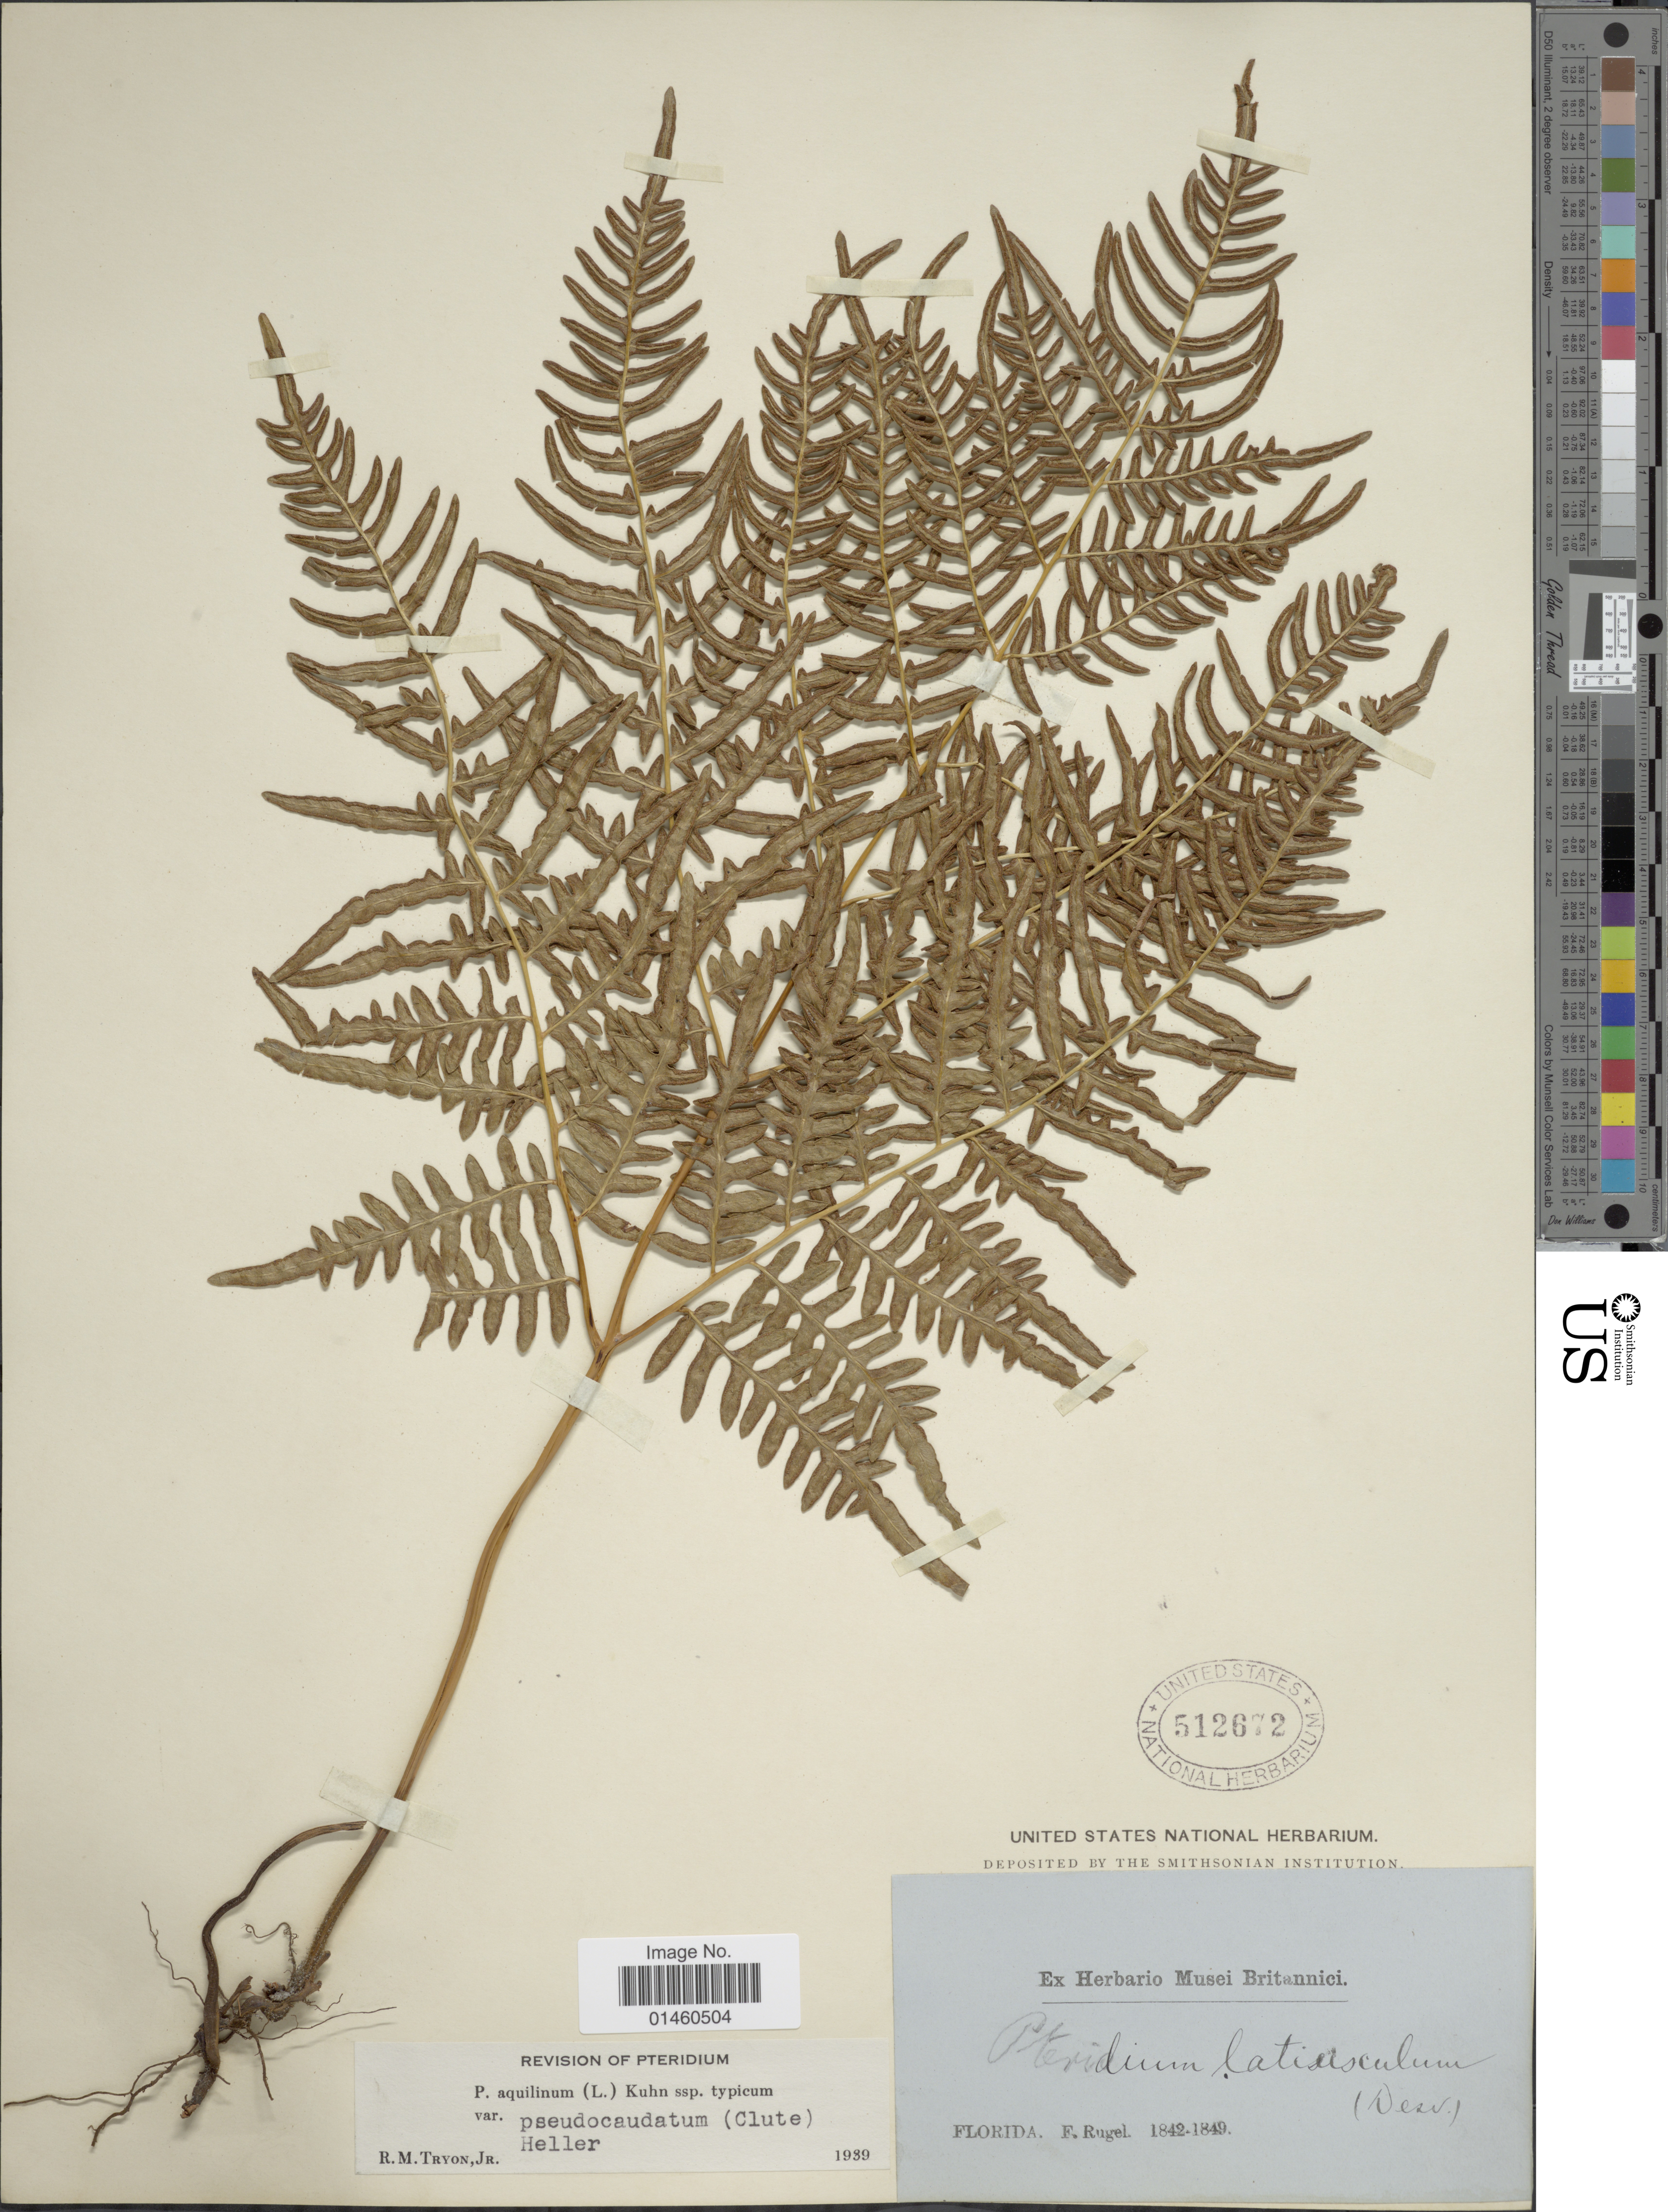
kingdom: Plantae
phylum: Tracheophyta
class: Polypodiopsida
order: Polypodiales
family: Dennstaedtiaceae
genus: Pteridium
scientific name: Pteridium aquilinum var. pseudocaudatum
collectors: F. Rugel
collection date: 1842/1849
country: United States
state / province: Florida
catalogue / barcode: US 512672